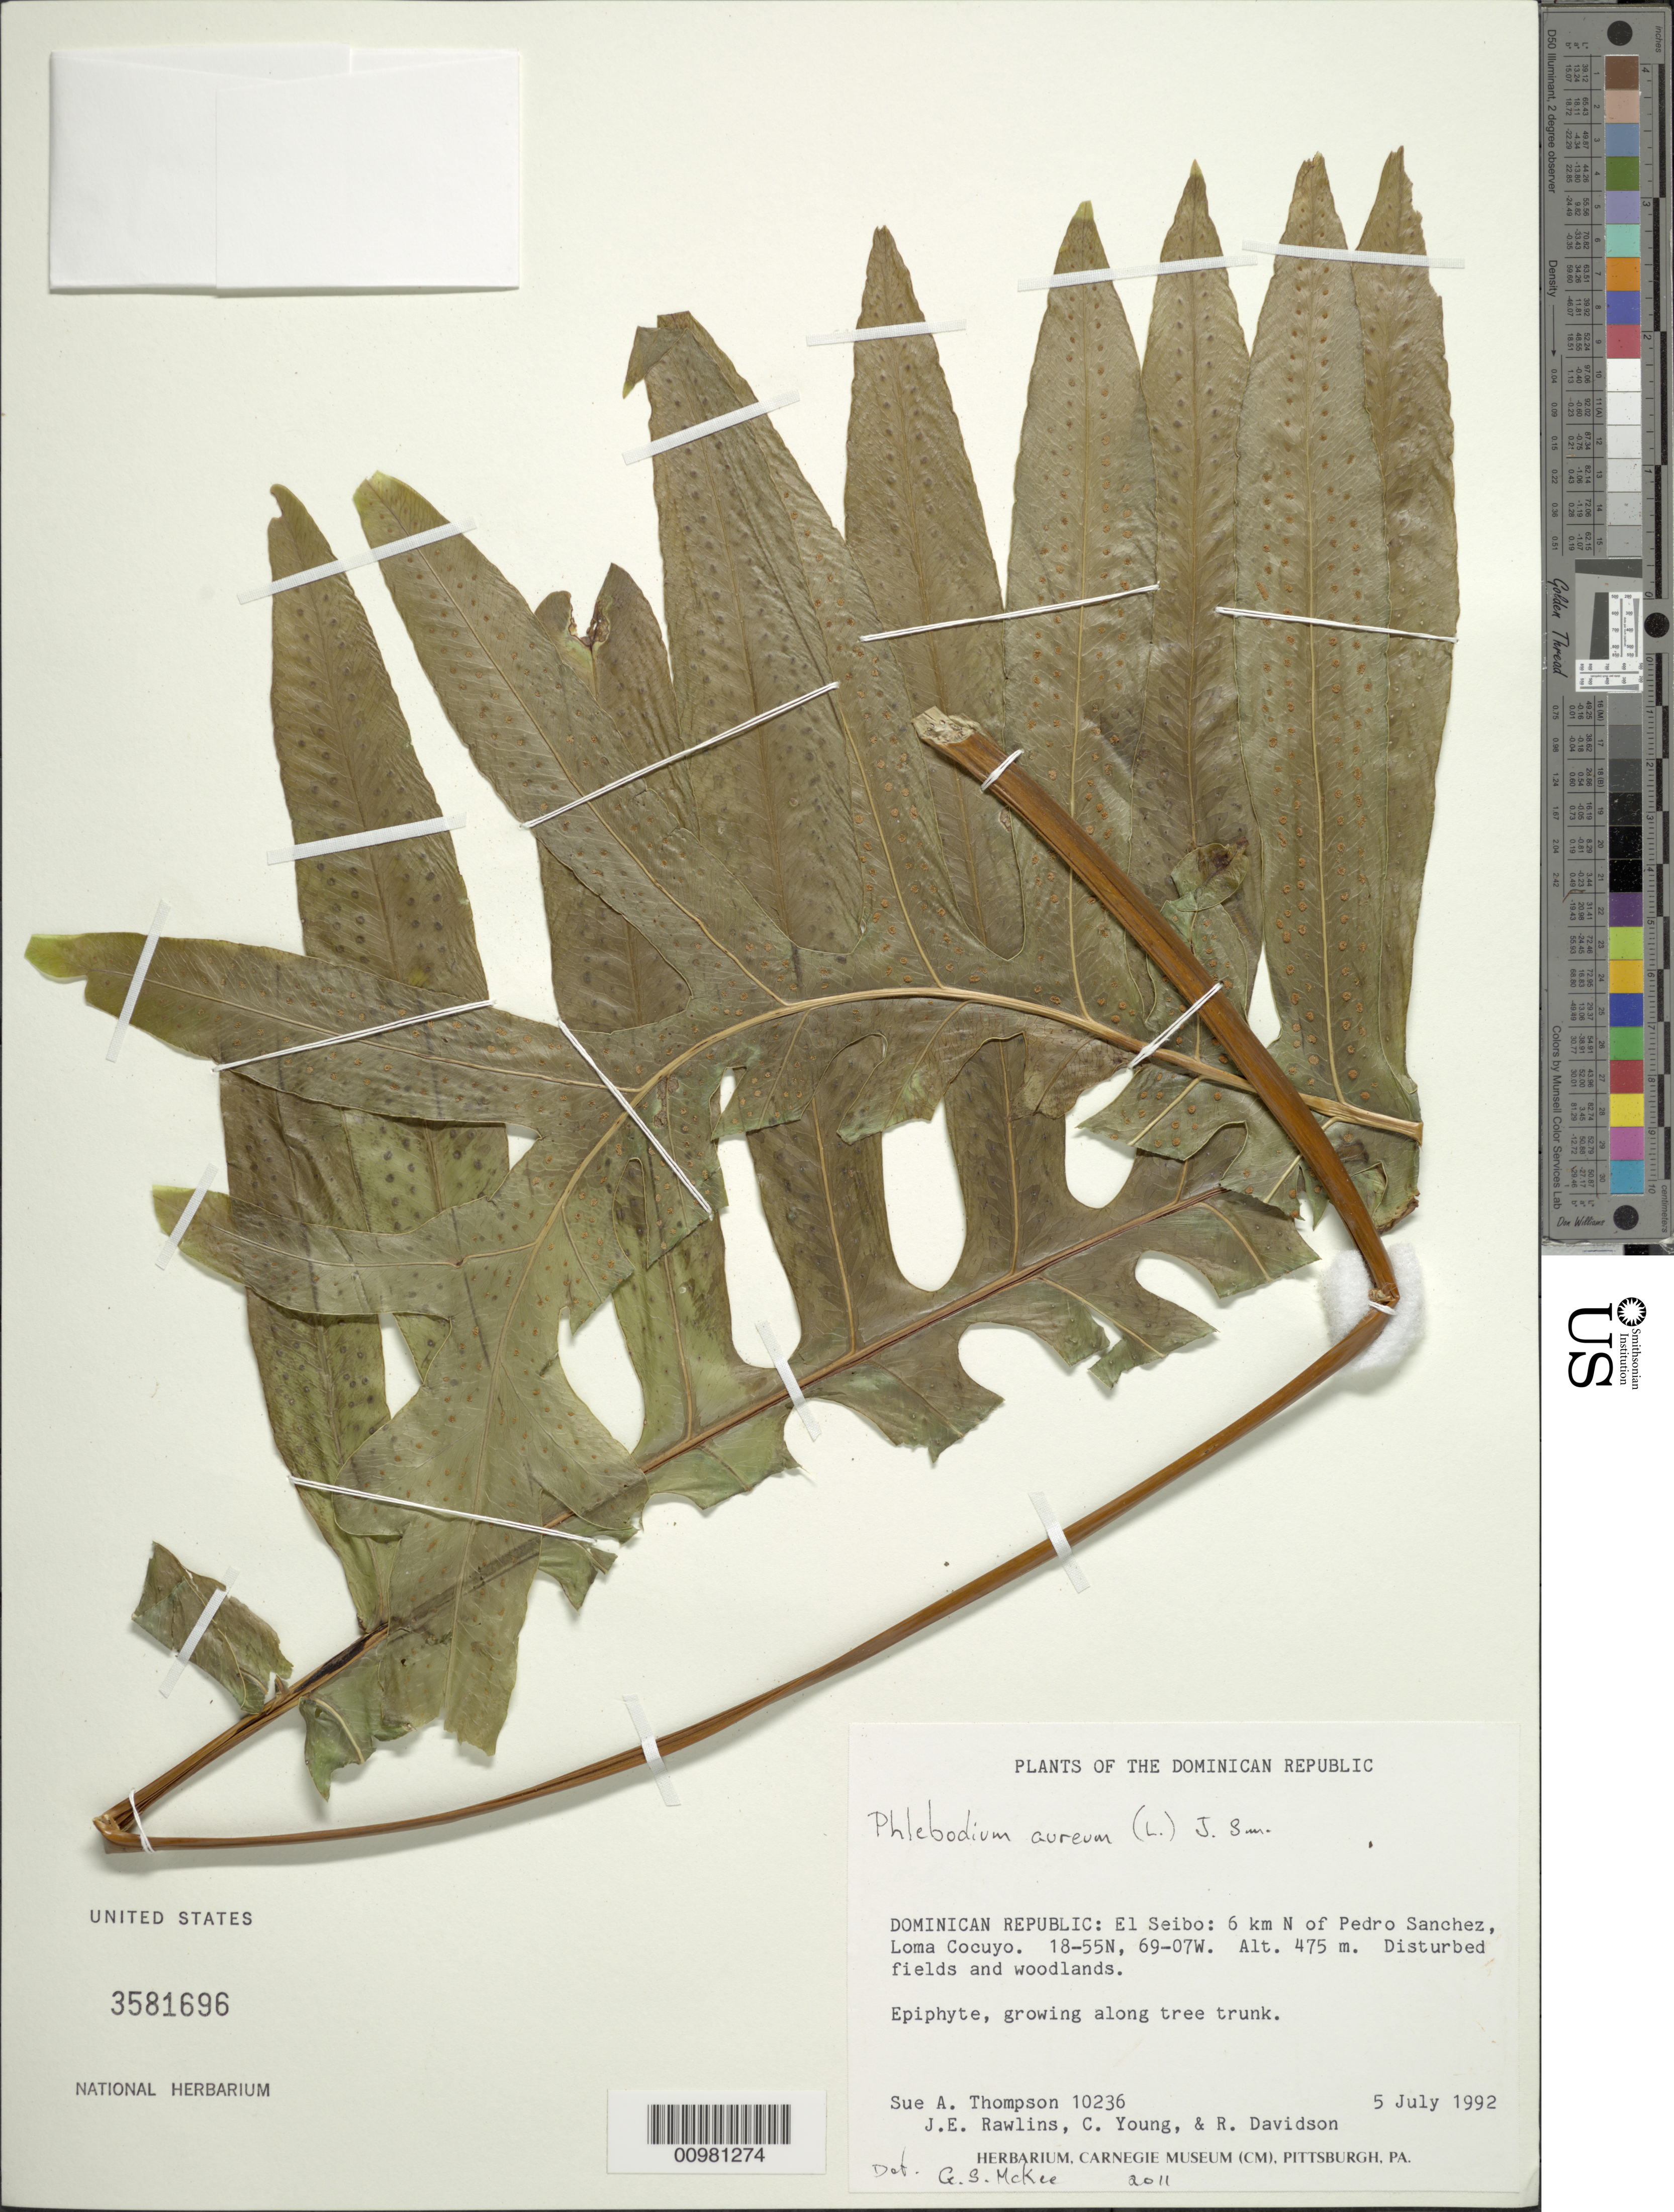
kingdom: Plantae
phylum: Tracheophyta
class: Polypodiopsida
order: Polypodiales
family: Polypodiaceae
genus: Phlebodium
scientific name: Phlebodium aureum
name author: (L.) J. Sm.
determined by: McKee, G. S., (US), NMNH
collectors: S. A. Thompson, J. Rawlins, C. Young & R. Davidson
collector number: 10236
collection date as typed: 05 Jul 1992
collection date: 1992-07-05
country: Dominican Republic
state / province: El Seibo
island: Hispaniola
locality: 6 km N of Pedro Sanchez, Loma Cocuyo.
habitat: Disturbed fields and woodlands.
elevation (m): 475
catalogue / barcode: US 3581696